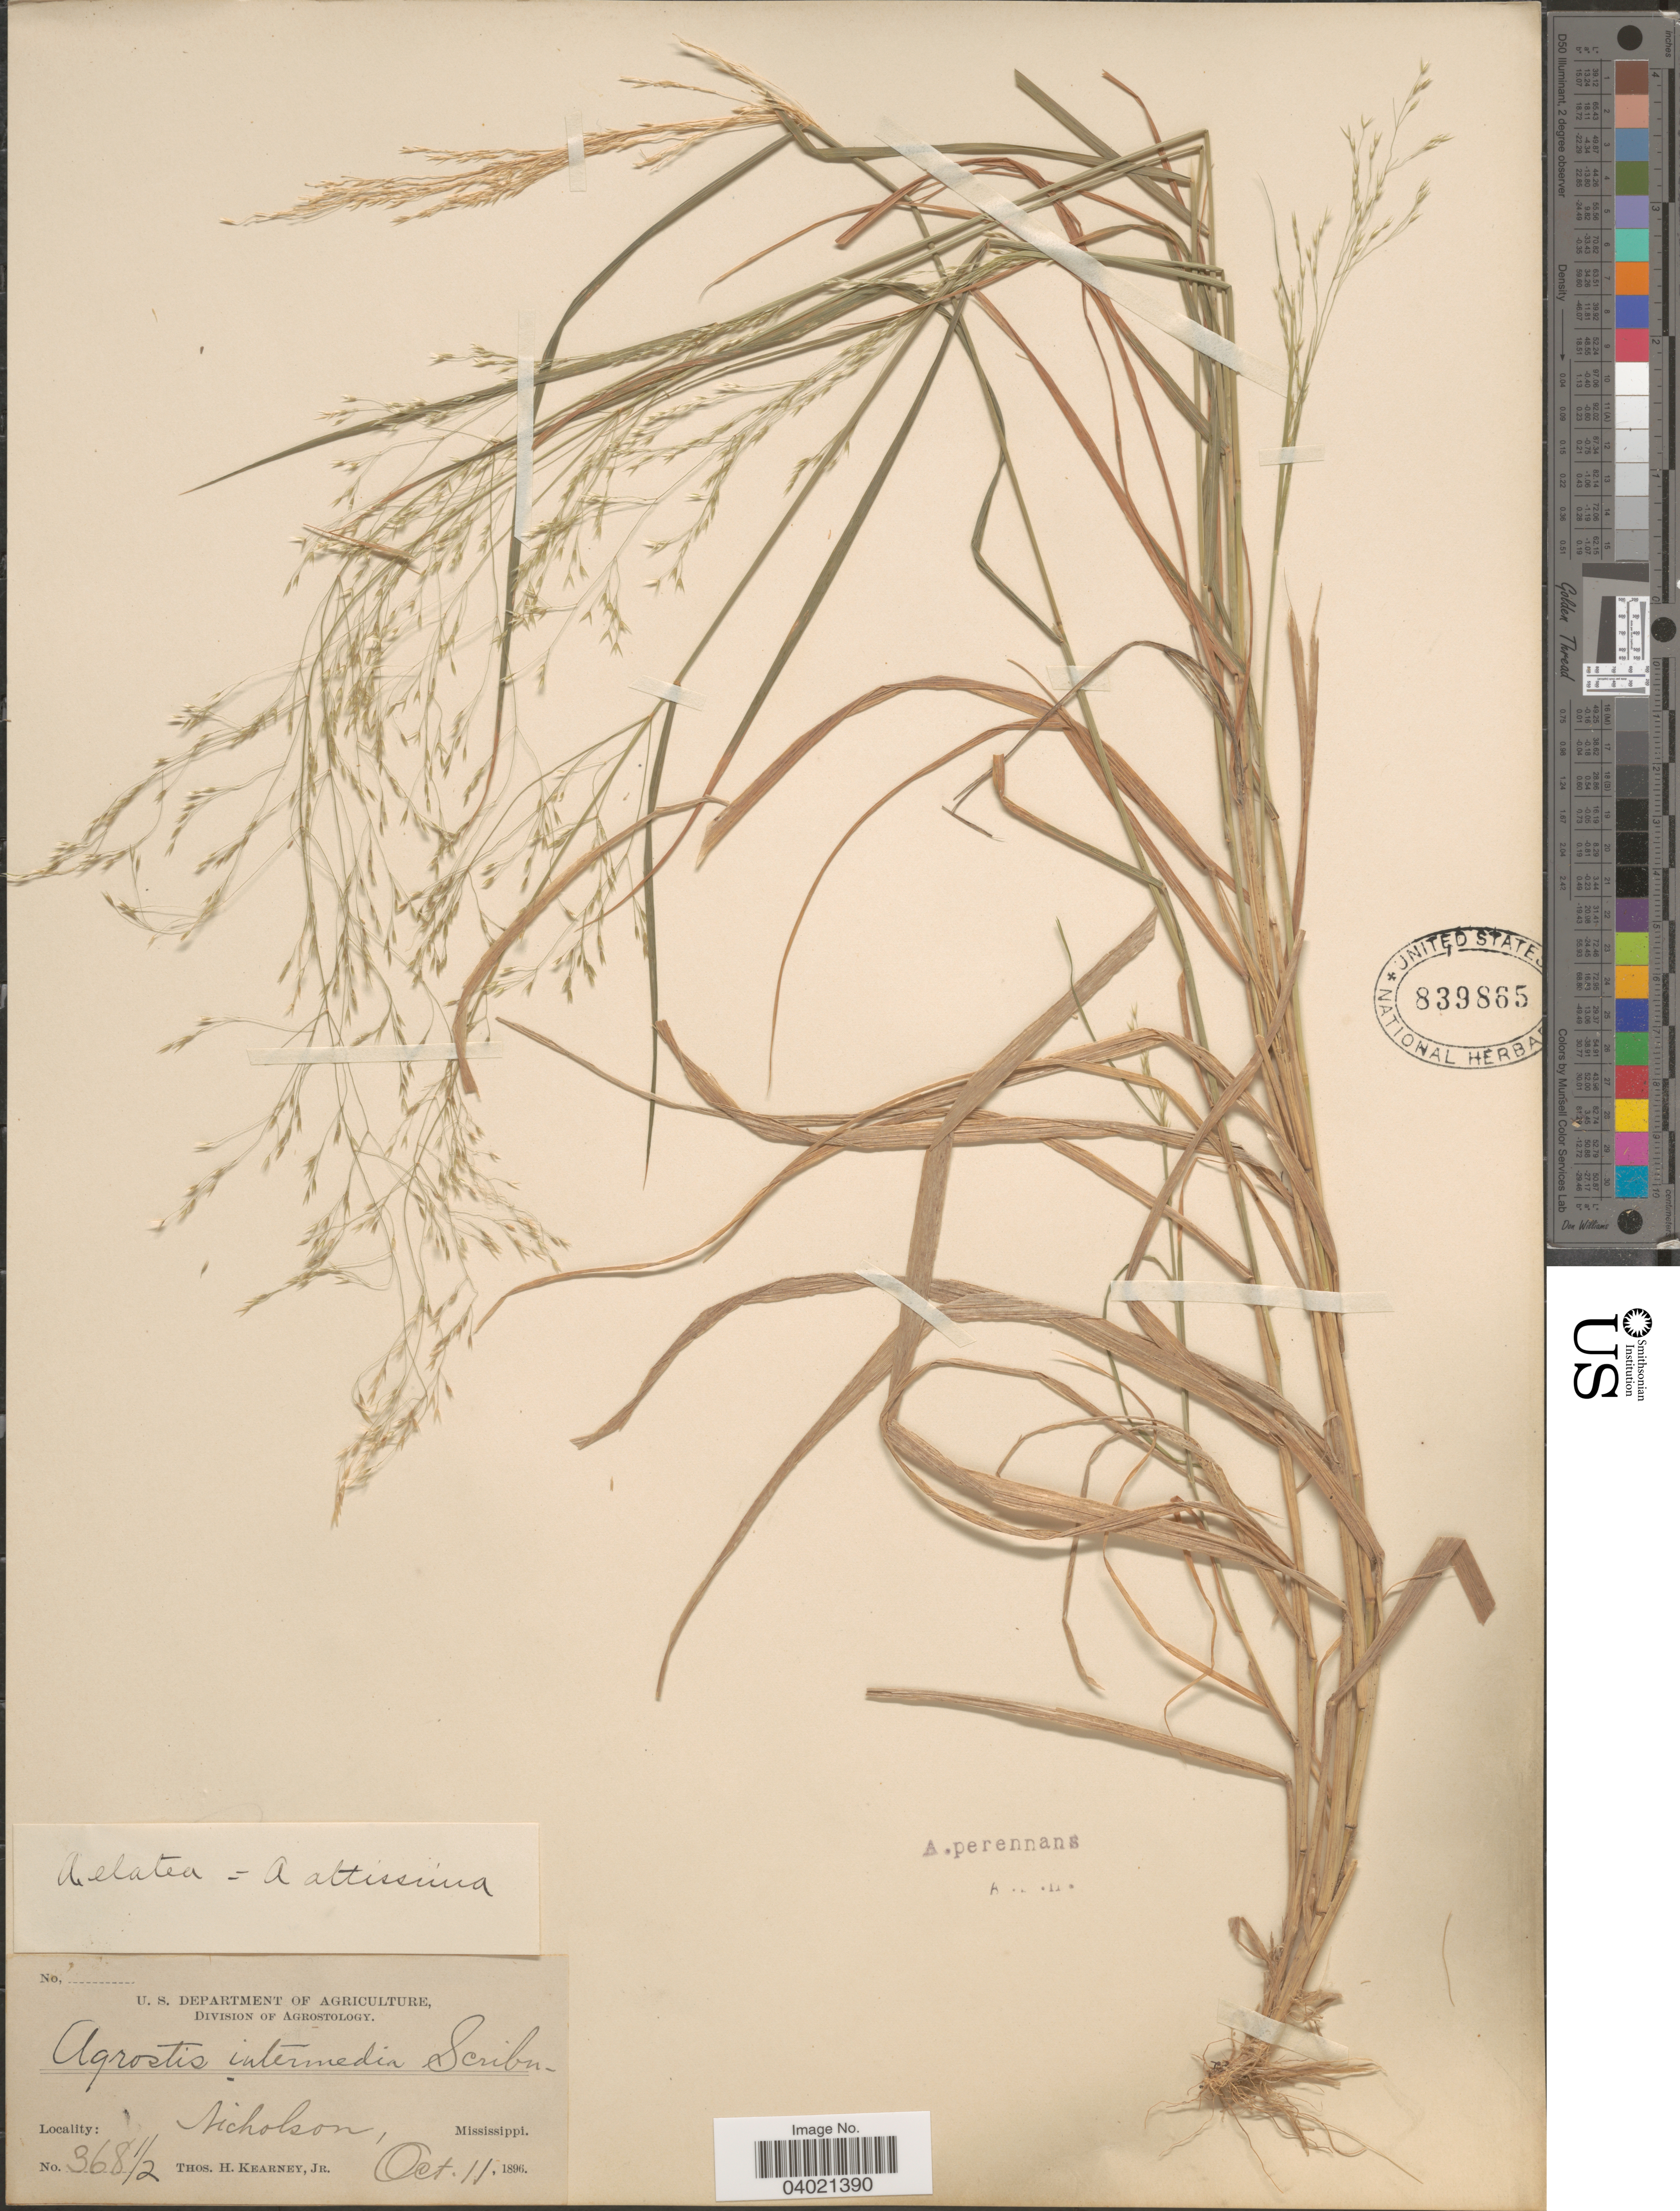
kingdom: Plantae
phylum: Tracheophyta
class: Liliopsida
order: Poales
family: Poaceae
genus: Agrostis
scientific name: Agrostis perennans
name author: (Walter) Tuck.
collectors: T. H. Kearney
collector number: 368½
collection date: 1896-10-11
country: United States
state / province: Mississippi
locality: Nicholson.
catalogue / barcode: US 839865